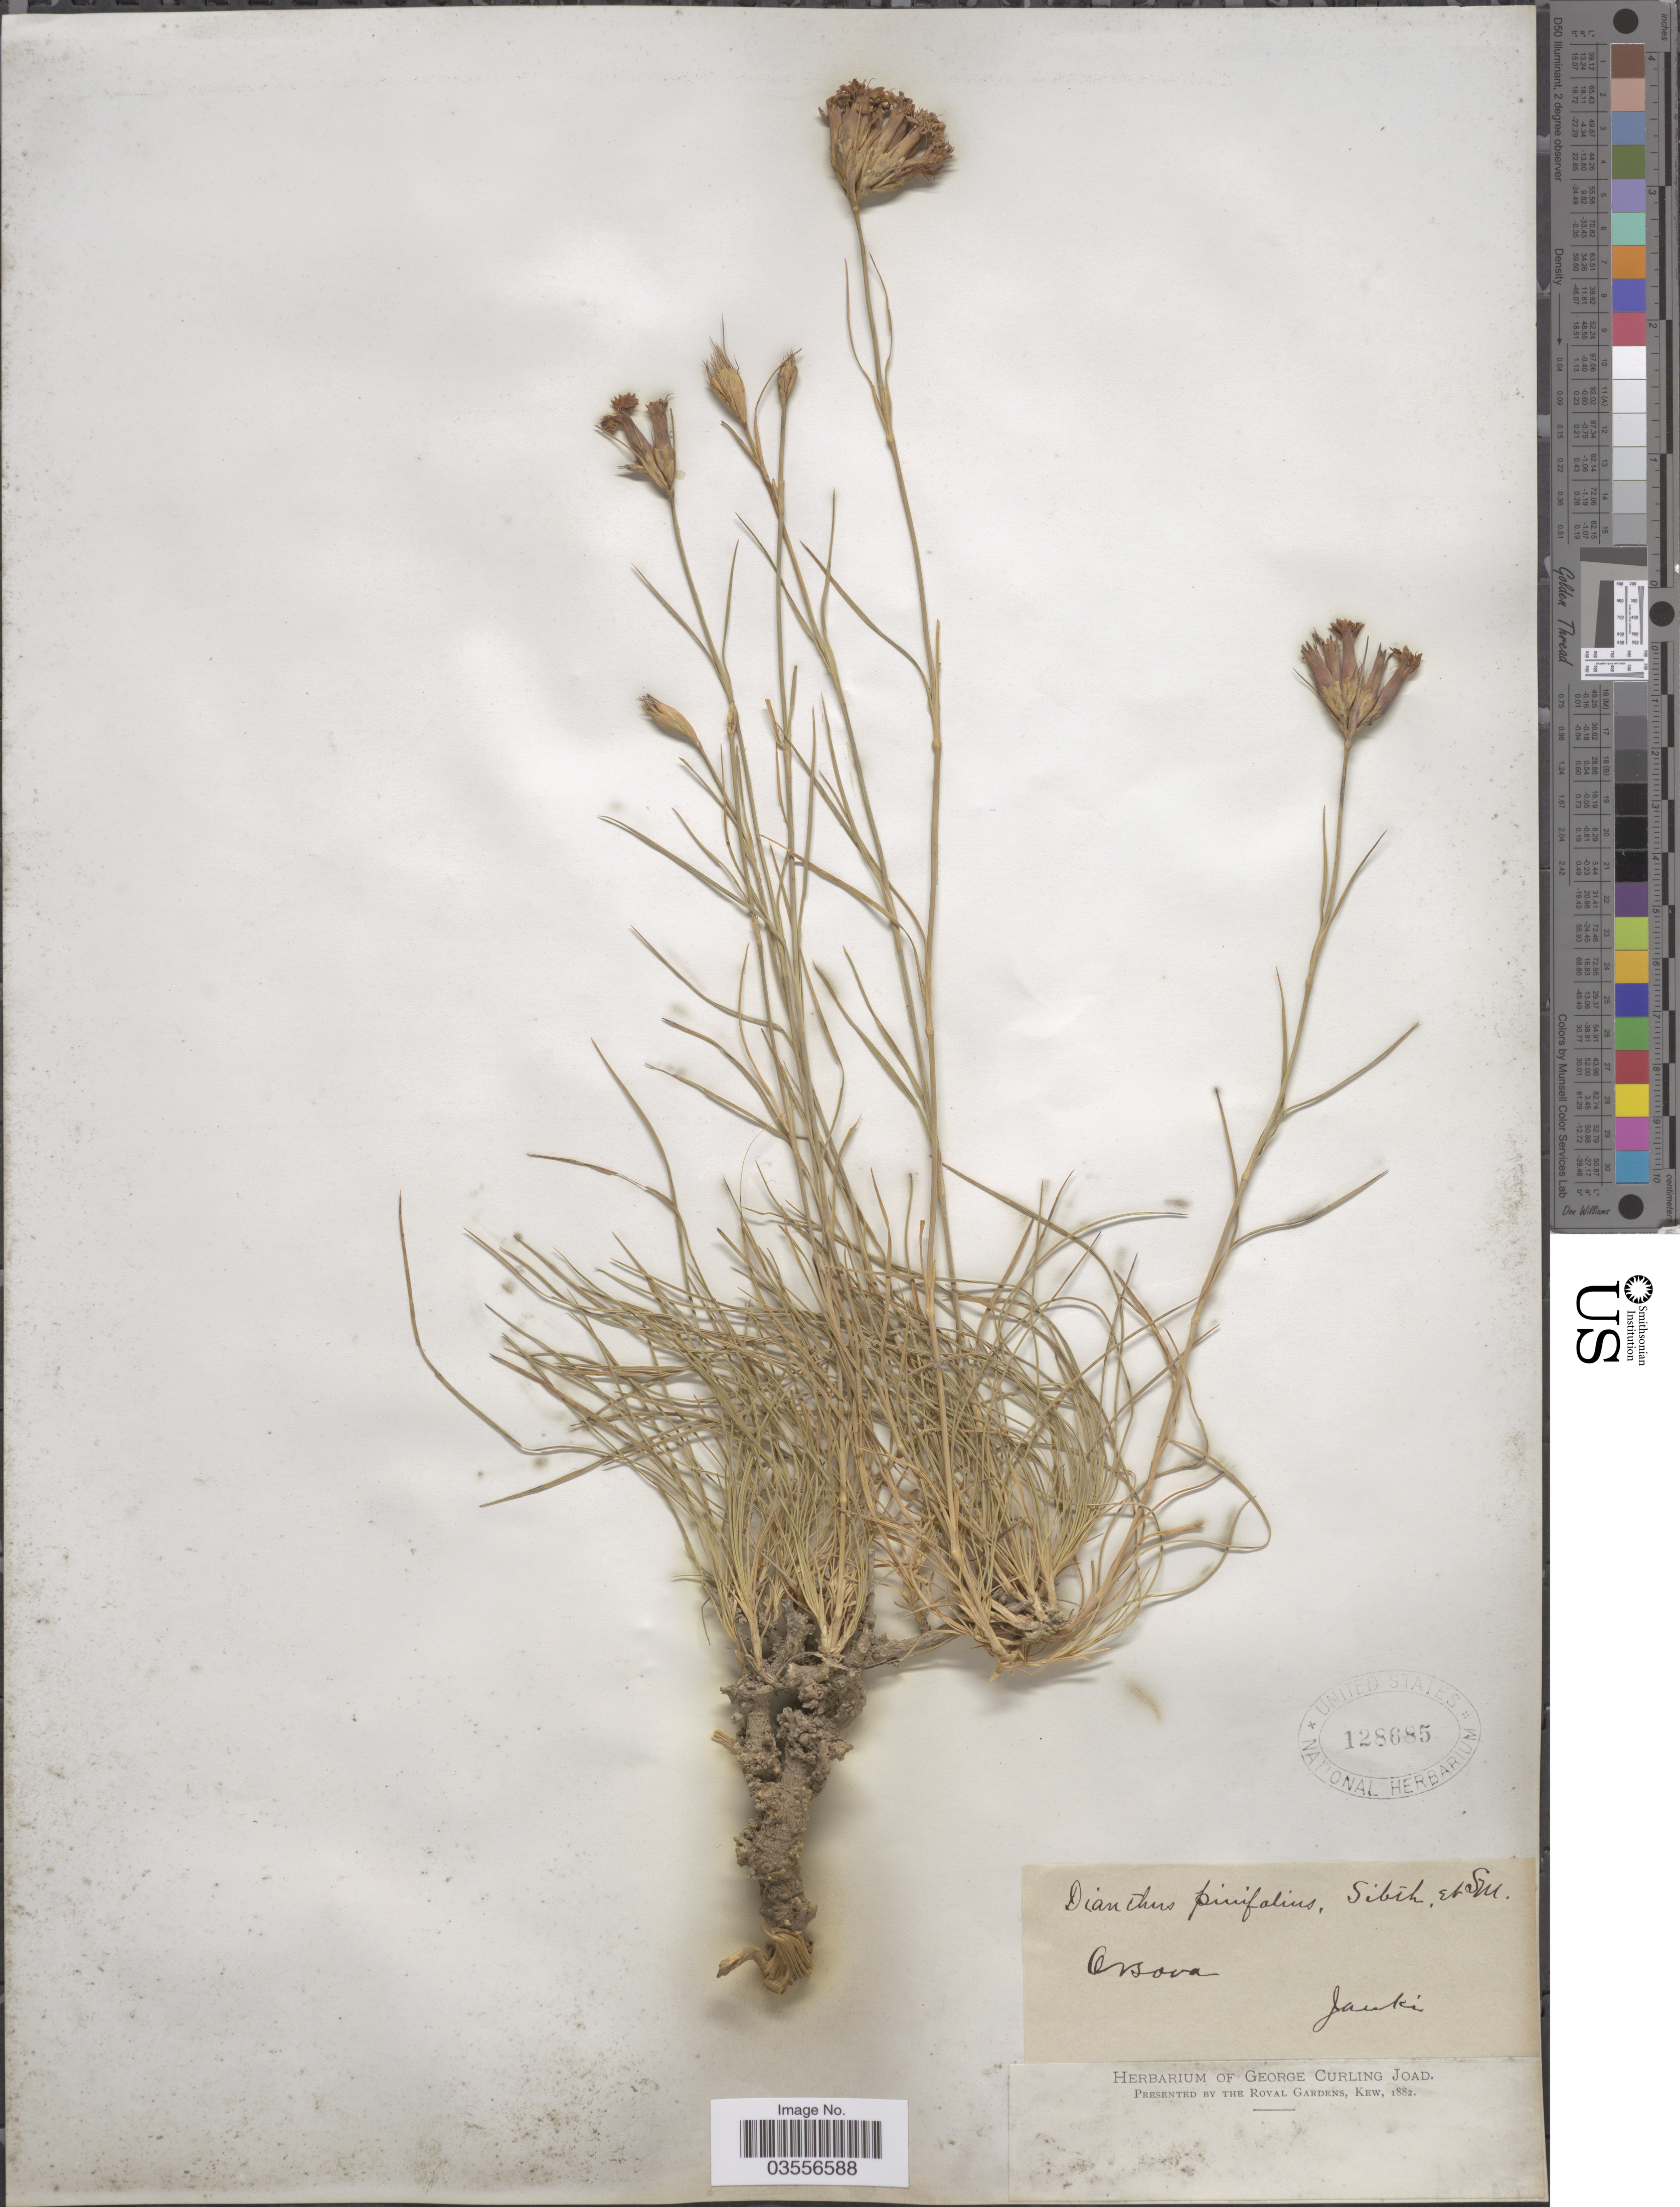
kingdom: Plantae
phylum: Tracheophyta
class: Magnoliopsida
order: Caryophyllales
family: Caryophyllaceae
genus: Dianthus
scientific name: Dianthus pinifolius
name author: Sm.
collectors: V. Janka von Bulcs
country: Romania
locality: Orsova.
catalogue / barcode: US 128685